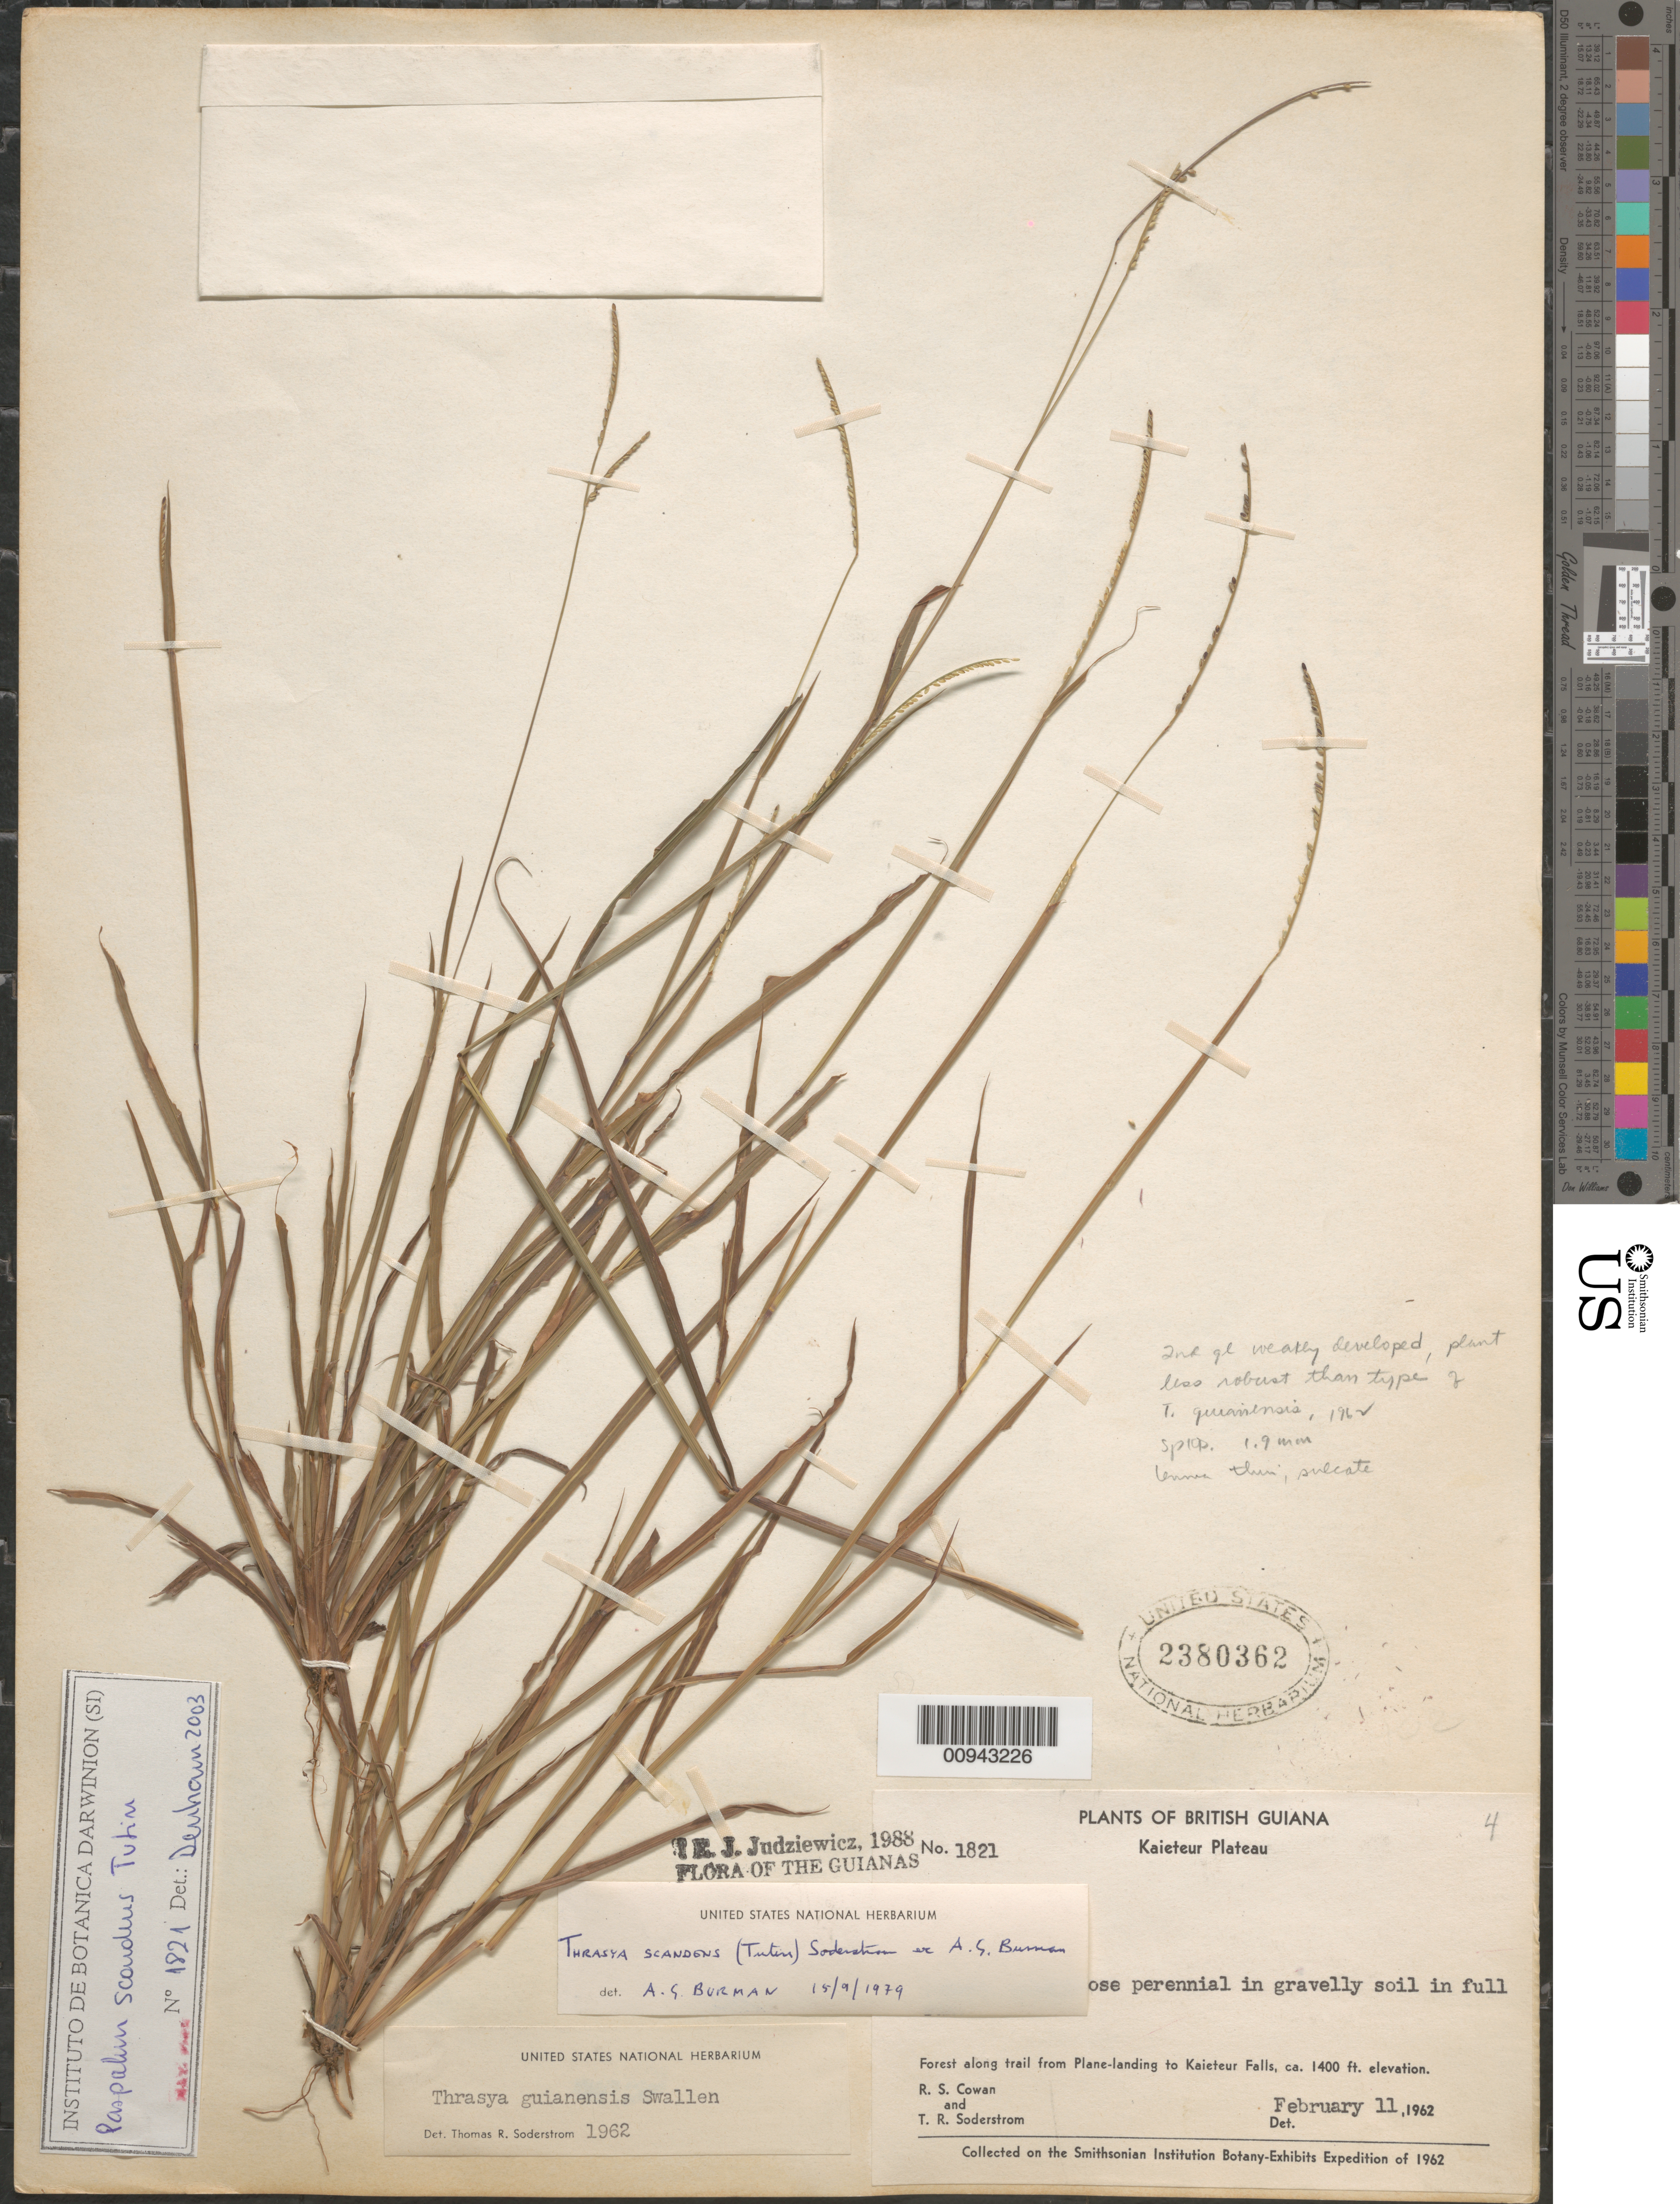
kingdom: Plantae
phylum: Tracheophyta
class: Liliopsida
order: Poales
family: Poaceae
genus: Paspalum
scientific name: Paspalum scandens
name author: Tutin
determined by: Denham, --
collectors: R. S. Cowan & T. R. Soderstrom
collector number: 1821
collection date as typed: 11-Feb-62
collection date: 1962-02-11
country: Guyana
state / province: Potaro-Siparuni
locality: Kaieteur Plateau, along trail from plane landing to Kaieteur Falls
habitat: Forest; gravelly soil soil in full sun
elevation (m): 427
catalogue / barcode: US 2380362